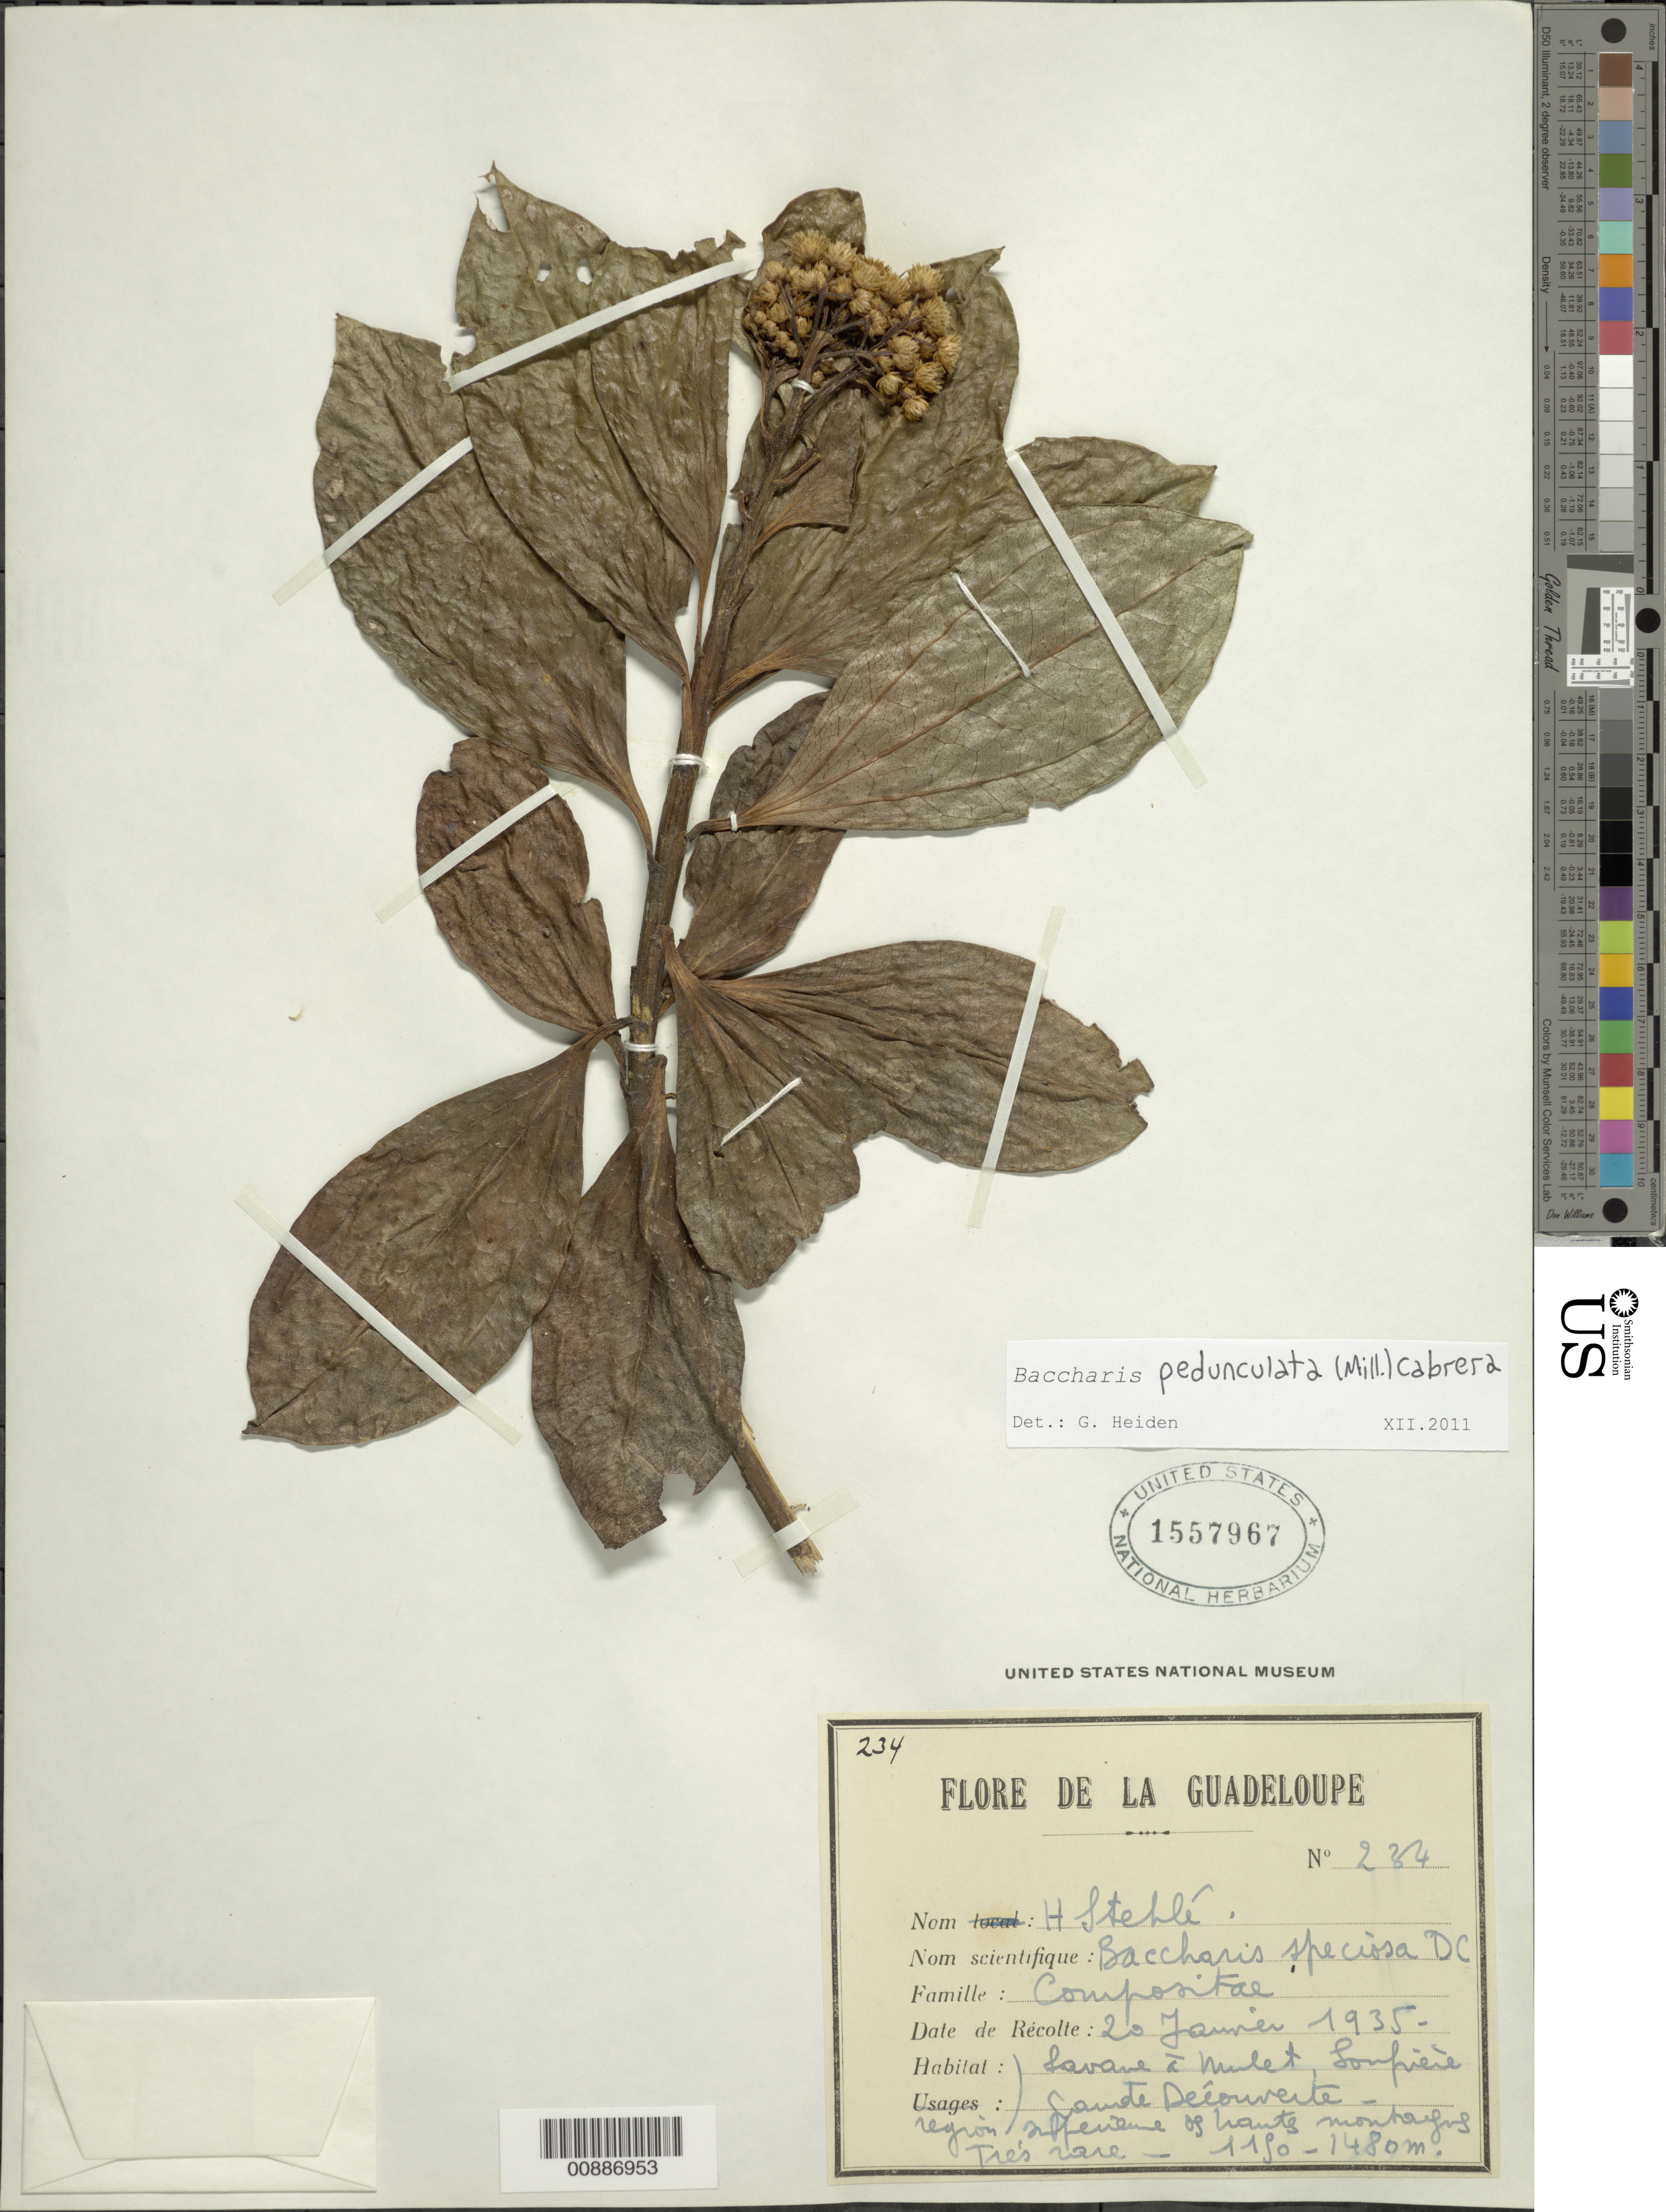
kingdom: Plantae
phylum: Tracheophyta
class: Magnoliopsida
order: Asterales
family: Asteraceae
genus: Baccharis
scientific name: Baccharis pedunculata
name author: (Mill.) Cabrera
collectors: H. Stehlé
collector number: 234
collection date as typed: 20 Jan 1935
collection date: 1935-01-20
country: Guadeloupe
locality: Savane à Mulet, Soufrière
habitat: Savanna, high mountain area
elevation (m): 1180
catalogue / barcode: US 1557967